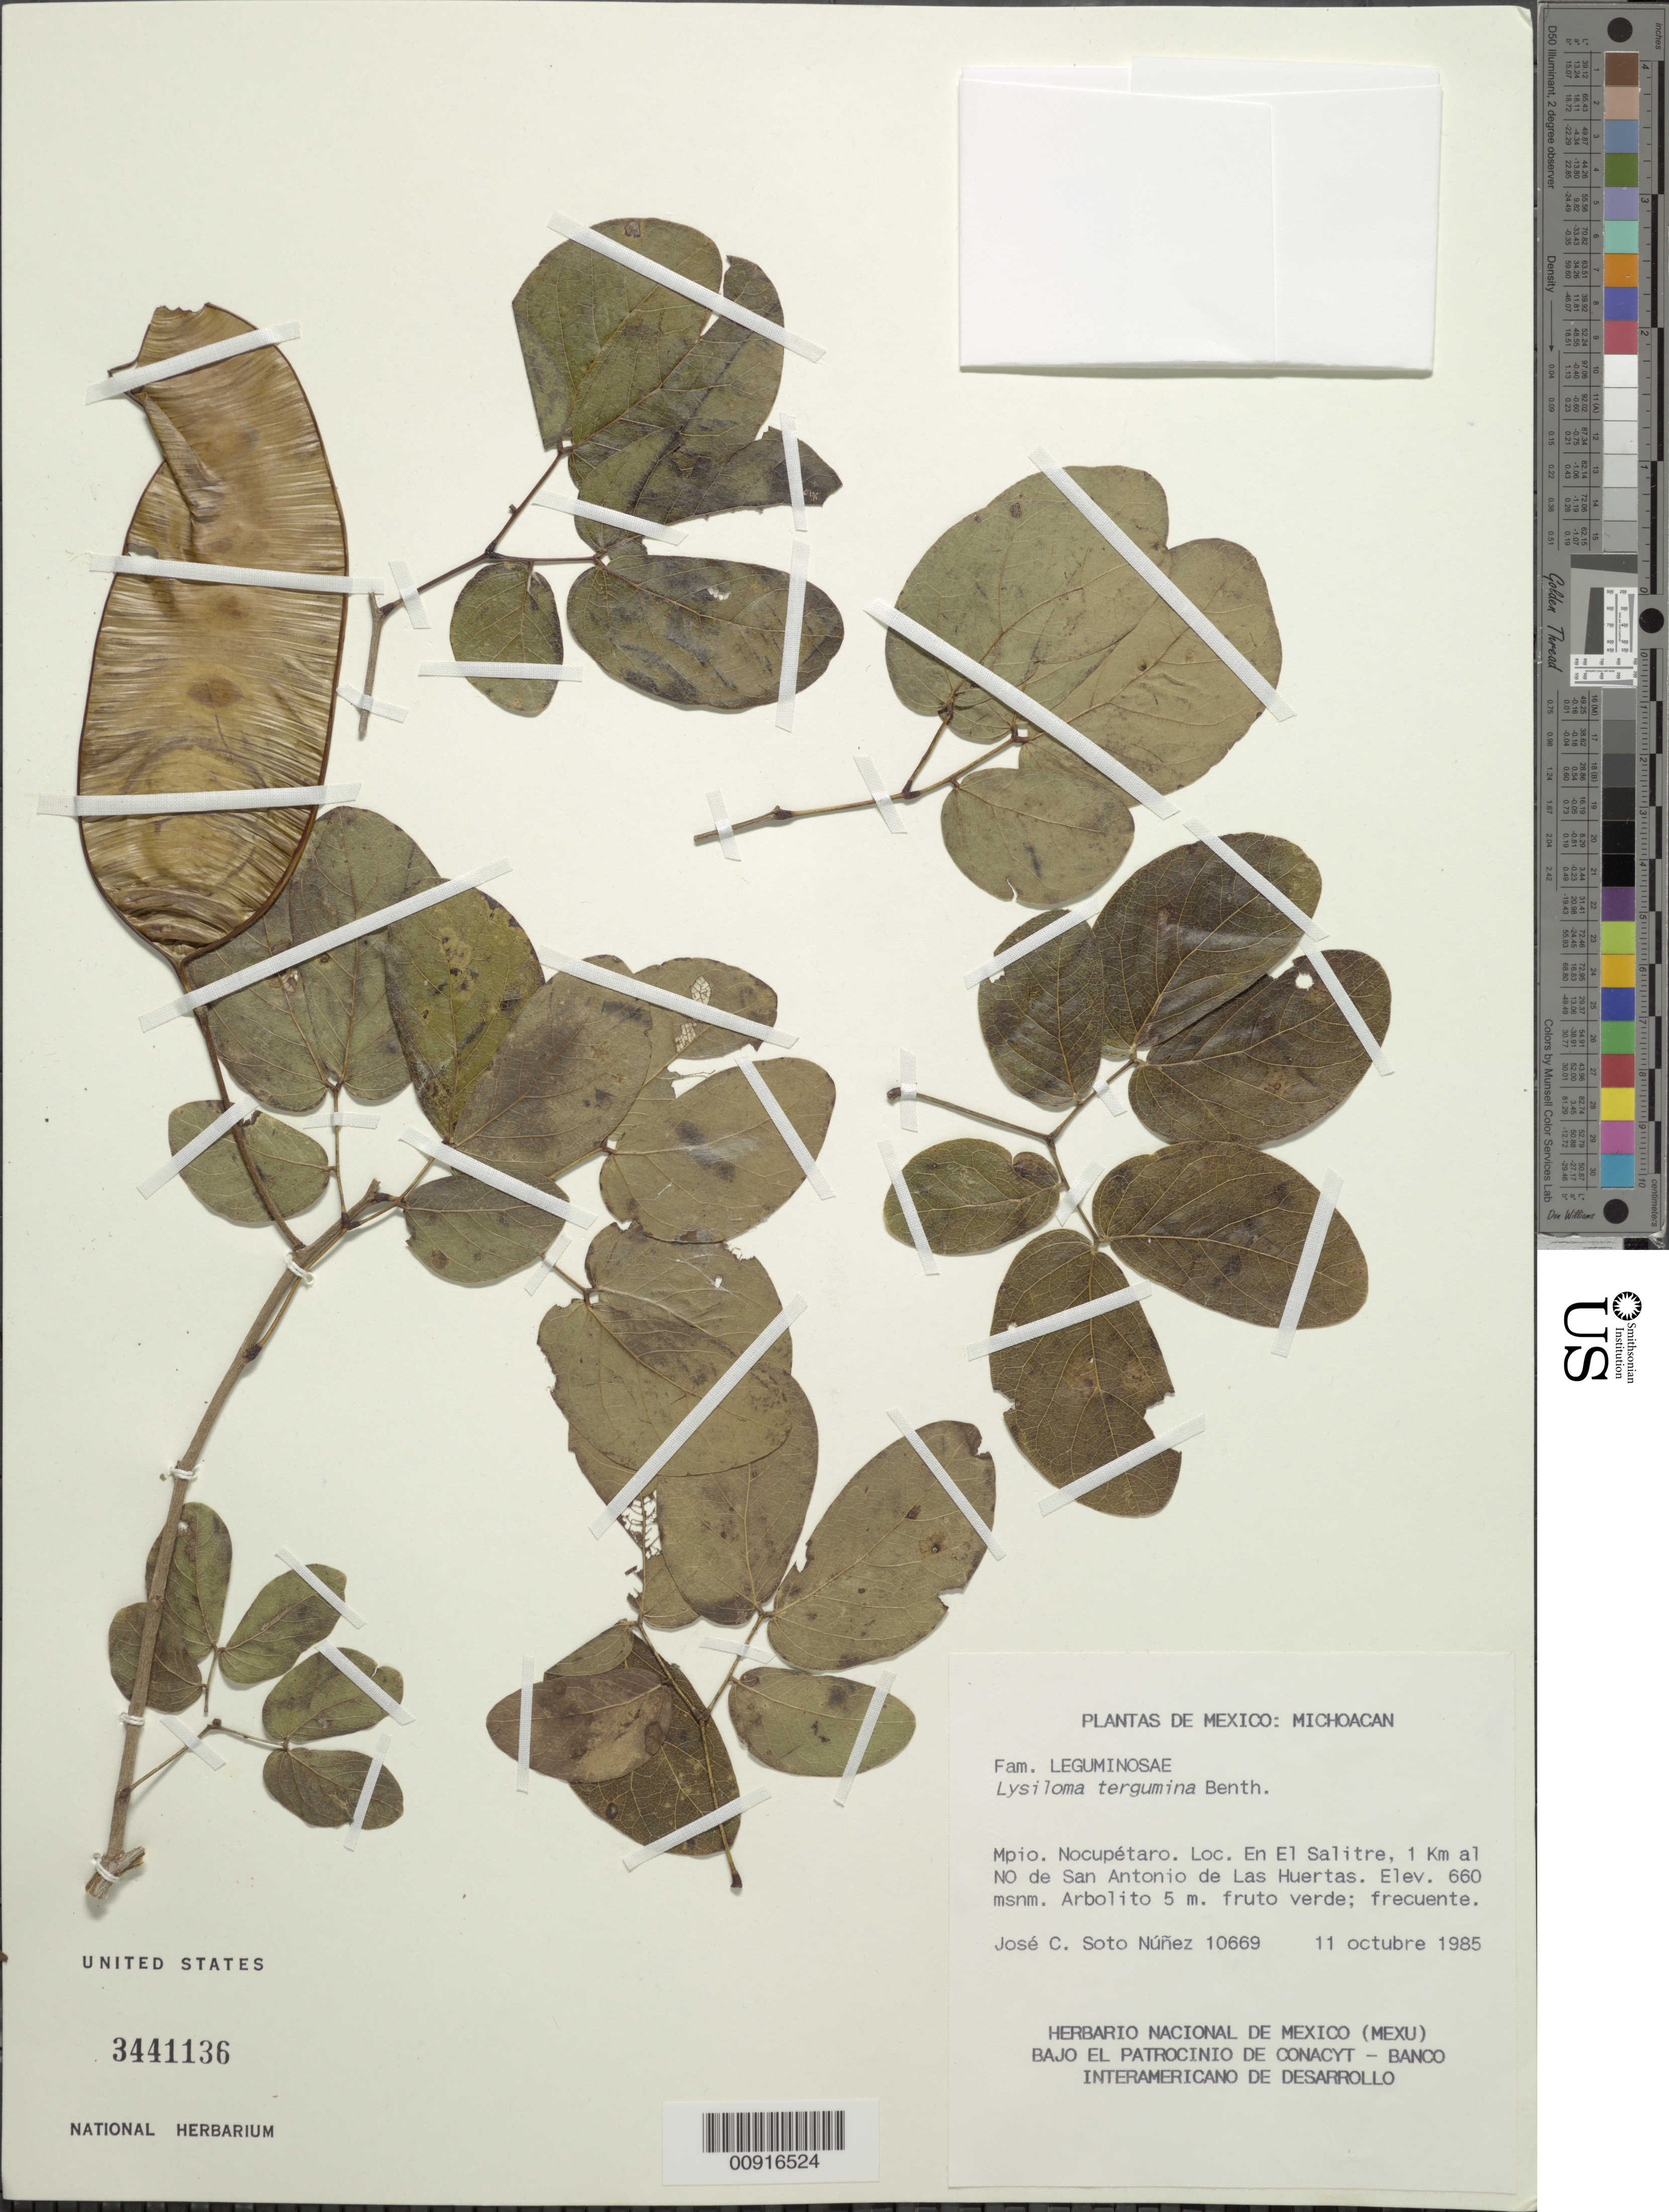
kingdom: Plantae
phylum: Tracheophyta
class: Magnoliopsida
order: Fabales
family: Fabaceae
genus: Lysiloma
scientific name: Lysiloma tergeminum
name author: Benth.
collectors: J. C. Soto Núñez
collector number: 10669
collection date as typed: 11 Oct 1985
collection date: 1985-10-11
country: Mexico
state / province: Michoacán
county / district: Nocupétaro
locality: El Salitre, 1 km. al NO de San Antonio de Las Huertas.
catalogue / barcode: US 3441136